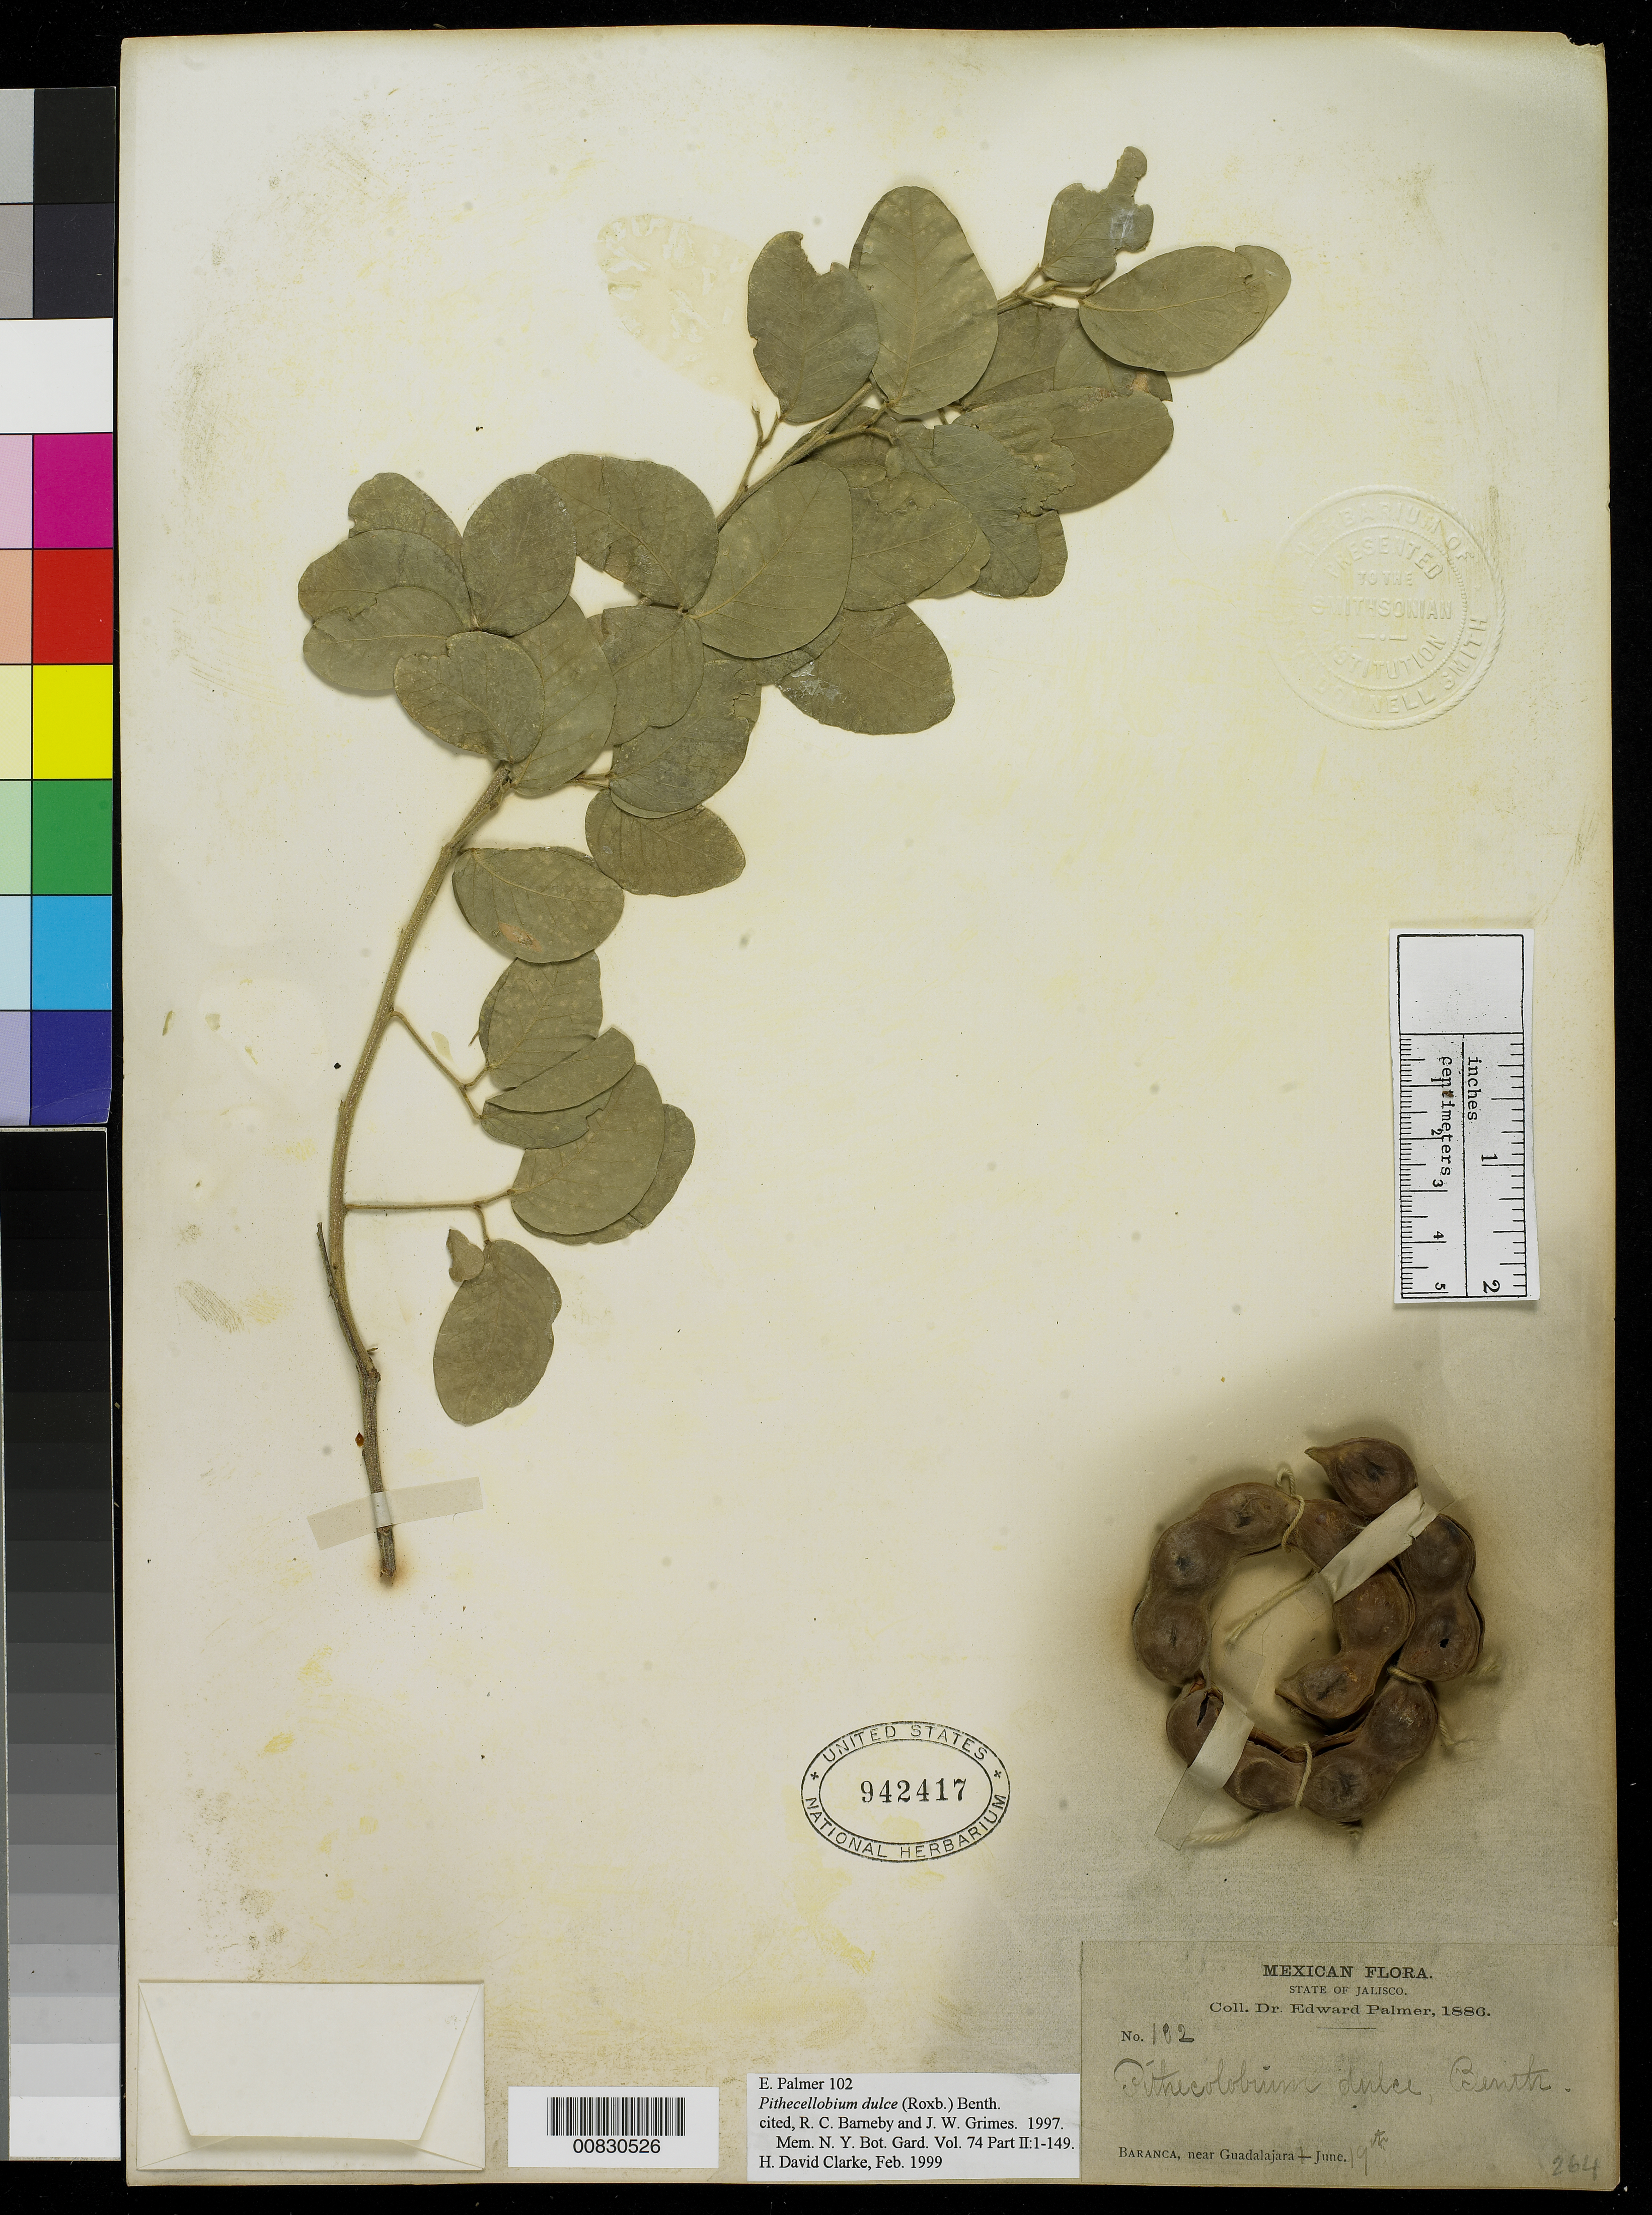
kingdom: Plantae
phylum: Tracheophyta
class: Magnoliopsida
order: Fabales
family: Fabaceae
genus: Pithecellobium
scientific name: Pithecellobium dulce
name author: (Roxb.) Benth.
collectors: E. Palmer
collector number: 102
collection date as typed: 19 Jun 1886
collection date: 1886-06-19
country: Mexico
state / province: Jalisco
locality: Barranca, near Guadalajara, Jalisco.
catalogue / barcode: US 942417